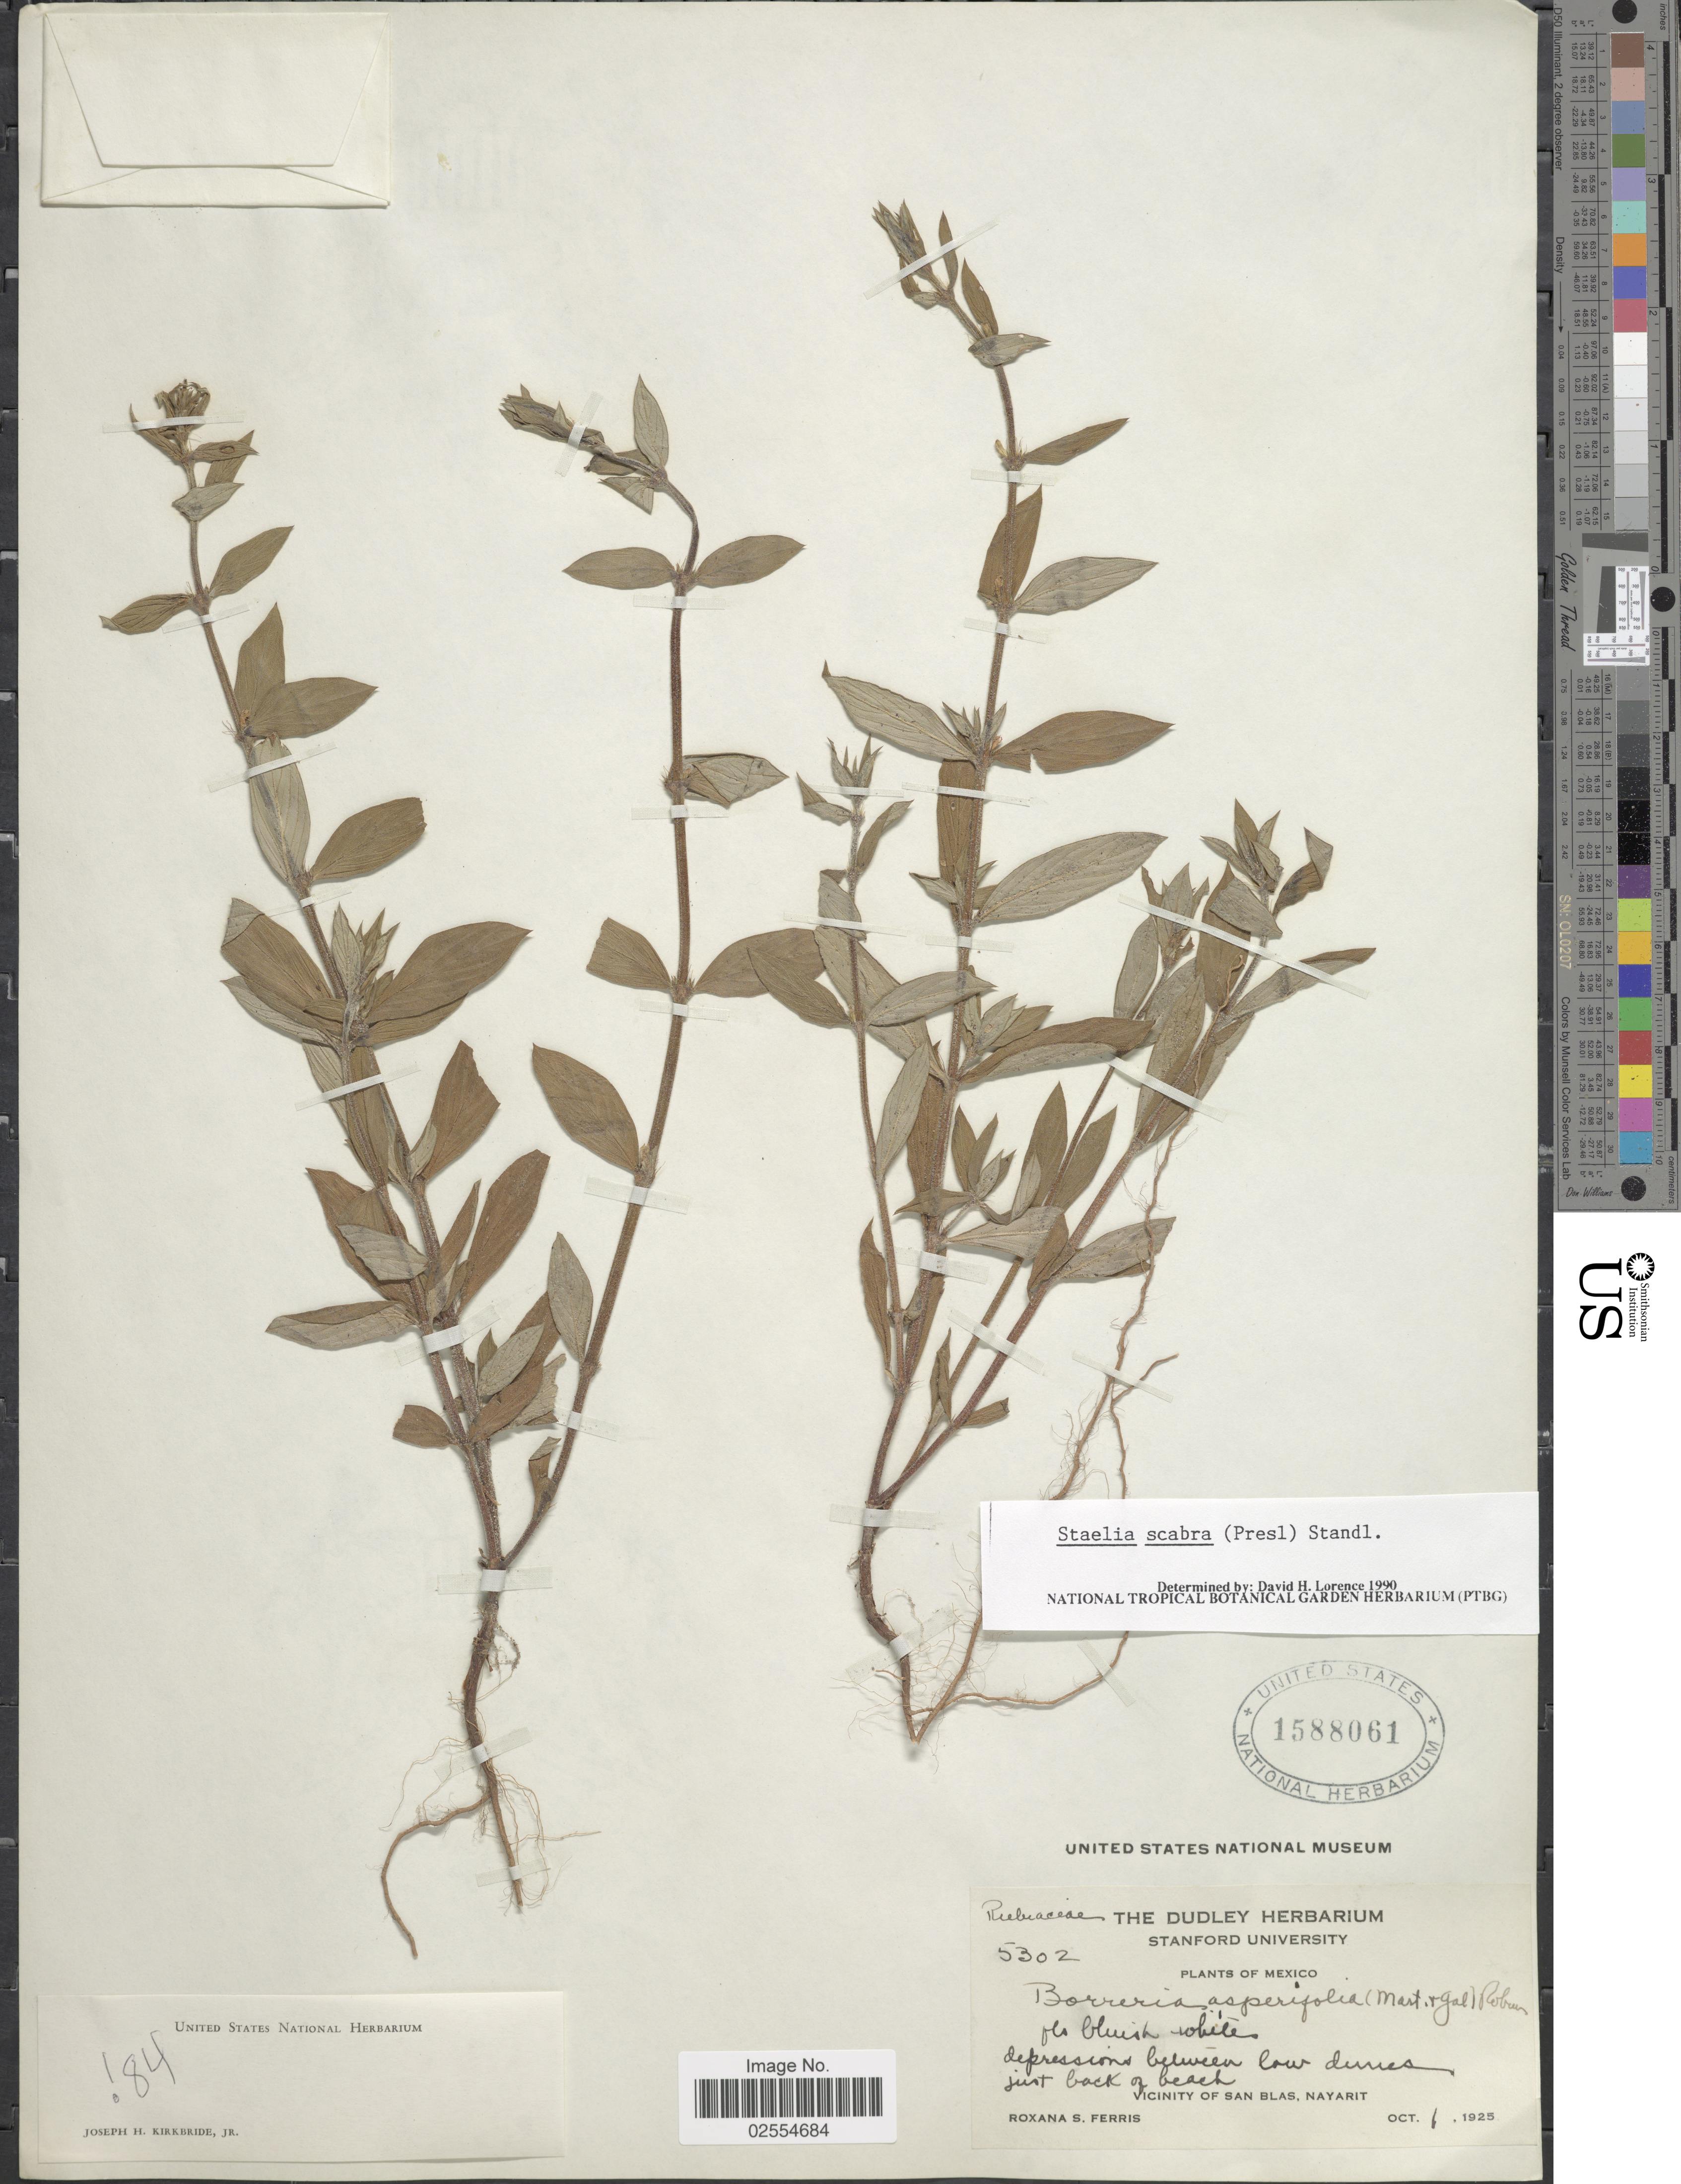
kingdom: Plantae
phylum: Tracheophyta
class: Magnoliopsida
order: Gentianales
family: Rubiaceae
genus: Staelia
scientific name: Staelia scabra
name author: (C. Presl) Standl.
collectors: R. S. Ferris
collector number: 5302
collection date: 1925-10-01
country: Mexico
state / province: Nayarit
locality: Depressions between low dunes, just back of beach, Vicinity of San Blas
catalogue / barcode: US 1588061